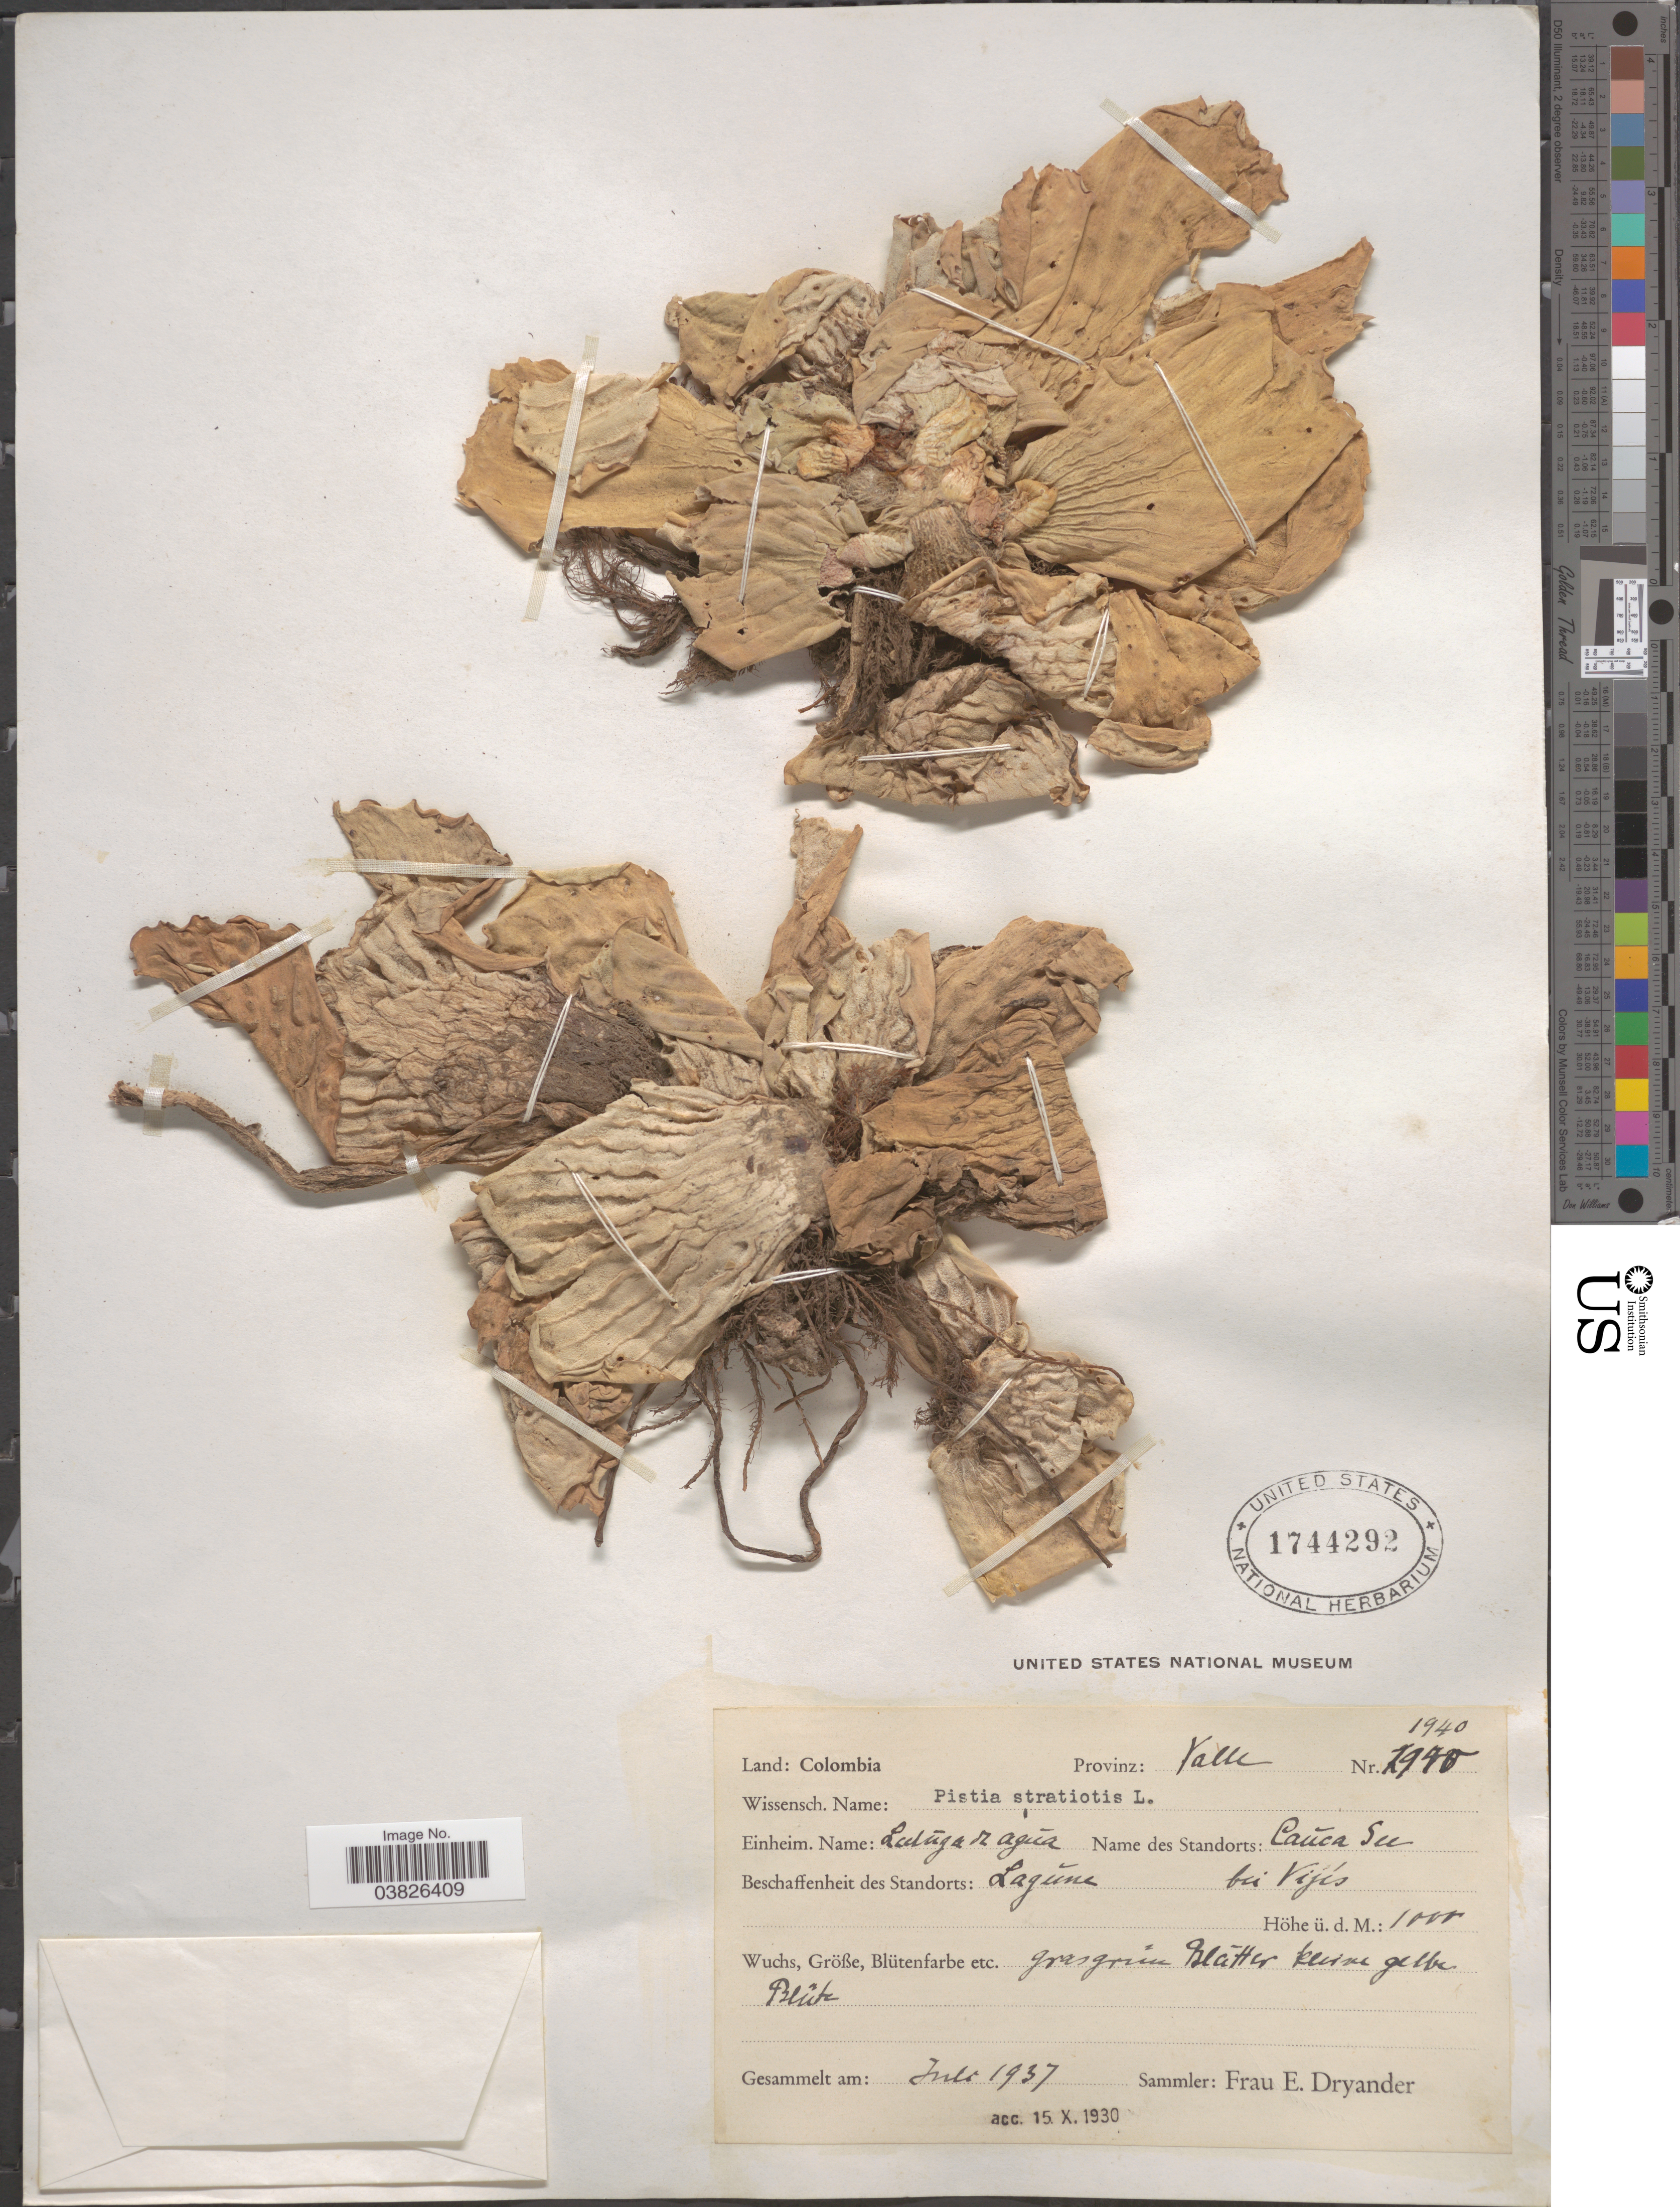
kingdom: Plantae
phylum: Tracheophyta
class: Liliopsida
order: Alismatales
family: Araceae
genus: Pistia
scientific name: Pistia stratiotes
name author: L.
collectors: E. Dryander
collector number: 1940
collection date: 1937-05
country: Colombia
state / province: Valle del Cauca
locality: Provinz: Valle. Name des Standorts: Caūca See. Beschaffenheit des Standorts: Lagŭne bei Vijes.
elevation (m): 1000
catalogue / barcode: US 1744292